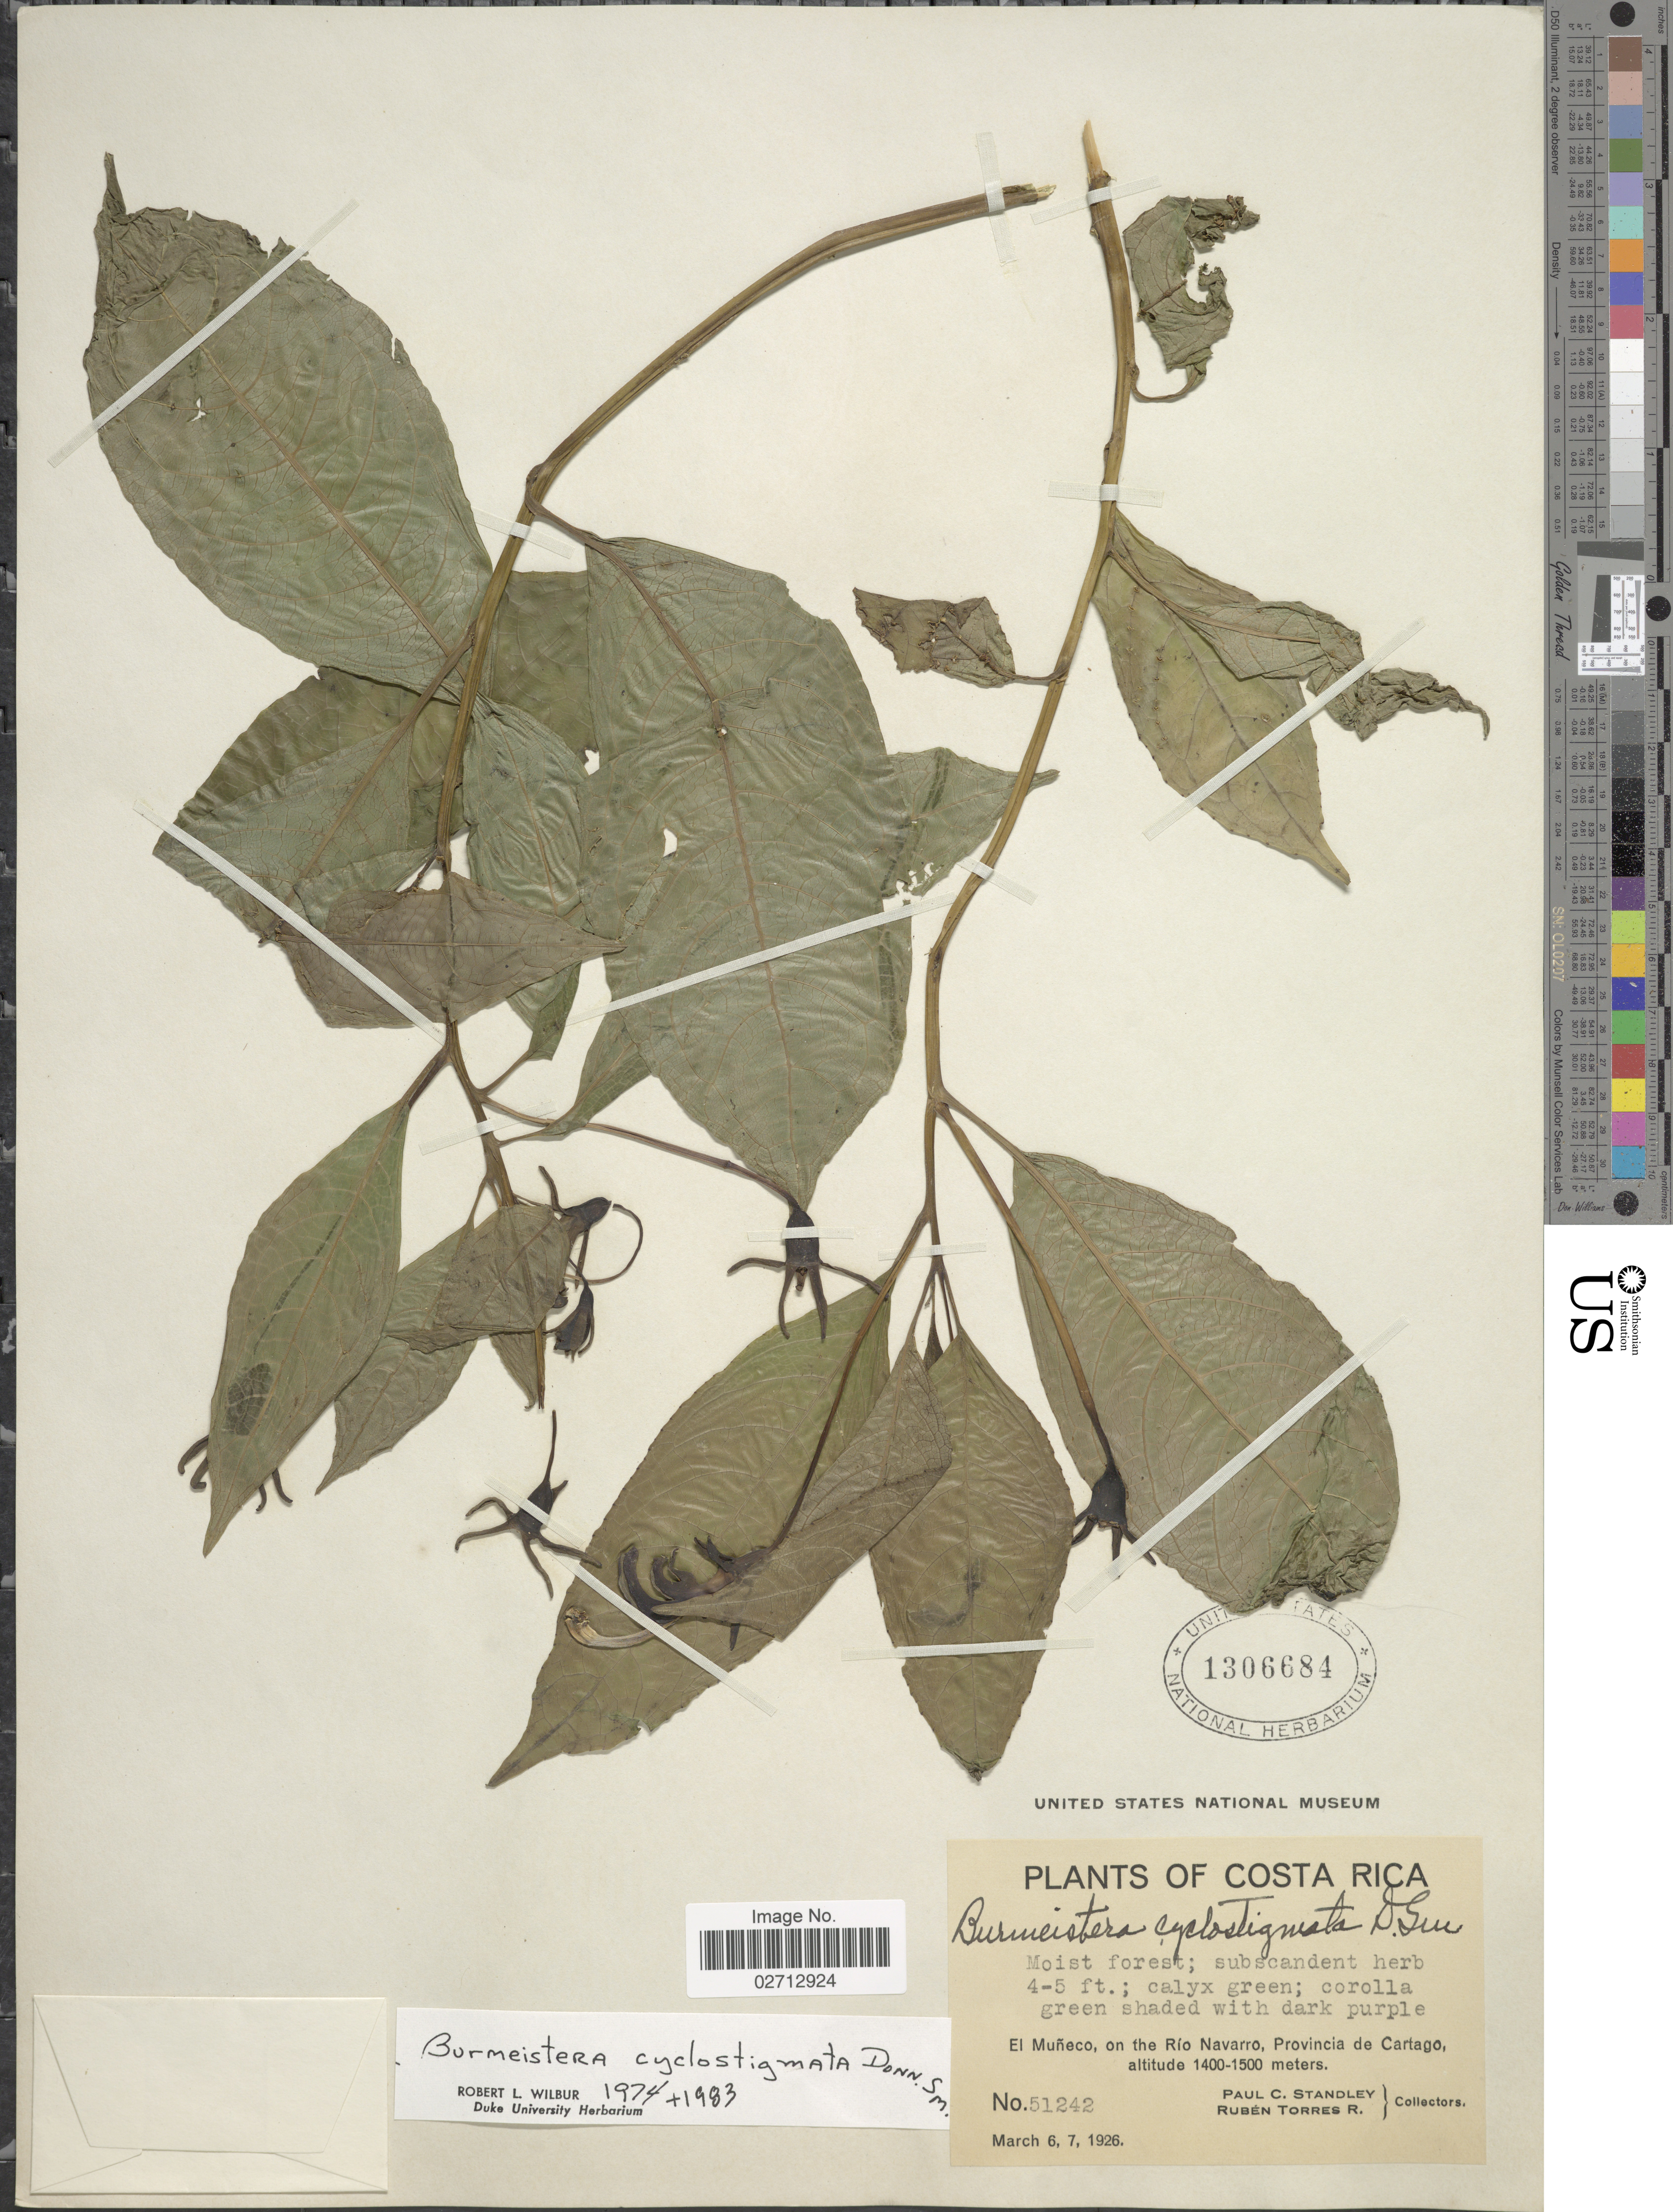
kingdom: Plantae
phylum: Tracheophyta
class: Magnoliopsida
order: Asterales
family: Campanulaceae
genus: Burmeistera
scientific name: Burmeistera cyclostigmata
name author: Donn. Sm.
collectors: P. C. Standley & R. Torres R.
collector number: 51242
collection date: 1926-03-06/1926-03-07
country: Costa Rica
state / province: Cartago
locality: El Muneco, on the Rio Navarro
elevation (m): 1400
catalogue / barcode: US 1306684